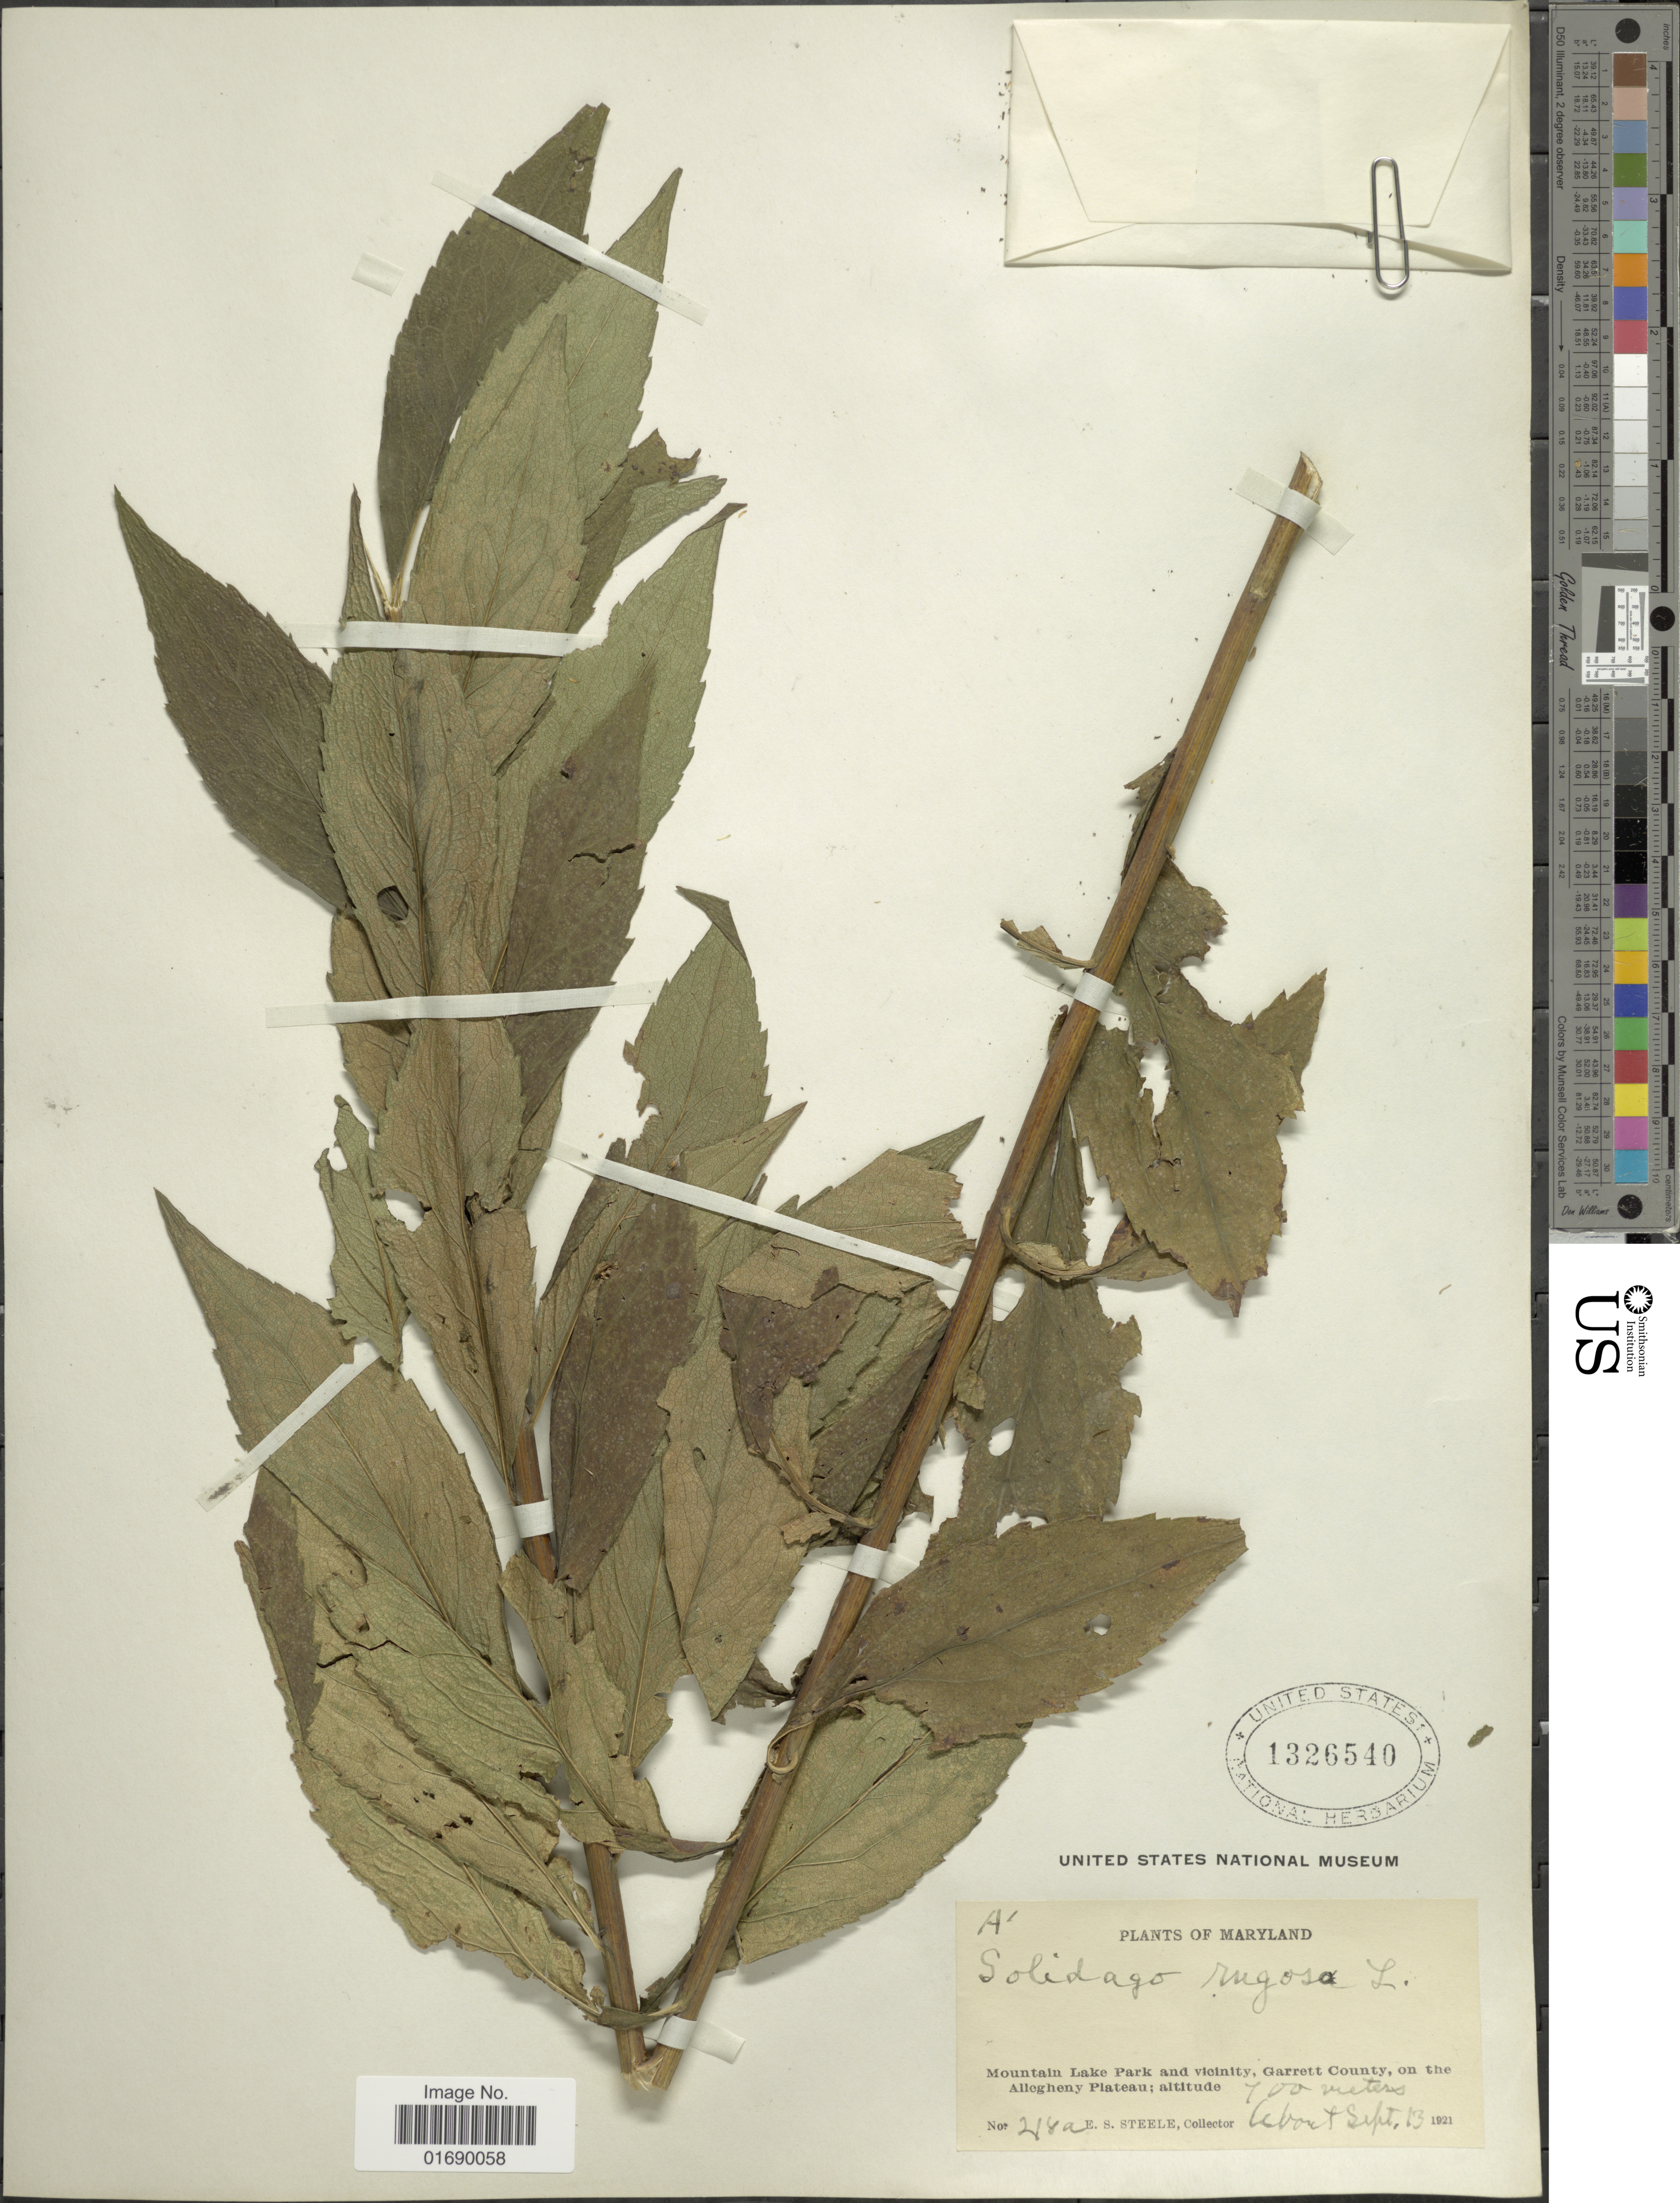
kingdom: Plantae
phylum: Tracheophyta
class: Magnoliopsida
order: Asterales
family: Asteraceae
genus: Solidago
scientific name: Solidago rugosa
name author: Mill.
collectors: E. Steele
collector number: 218a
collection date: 1921-09-13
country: United States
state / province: Maryland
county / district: Garrett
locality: Mountain Lake Park and vicinity, Garrett County, on the Allegheny Plateau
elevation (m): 700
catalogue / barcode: US 1326540